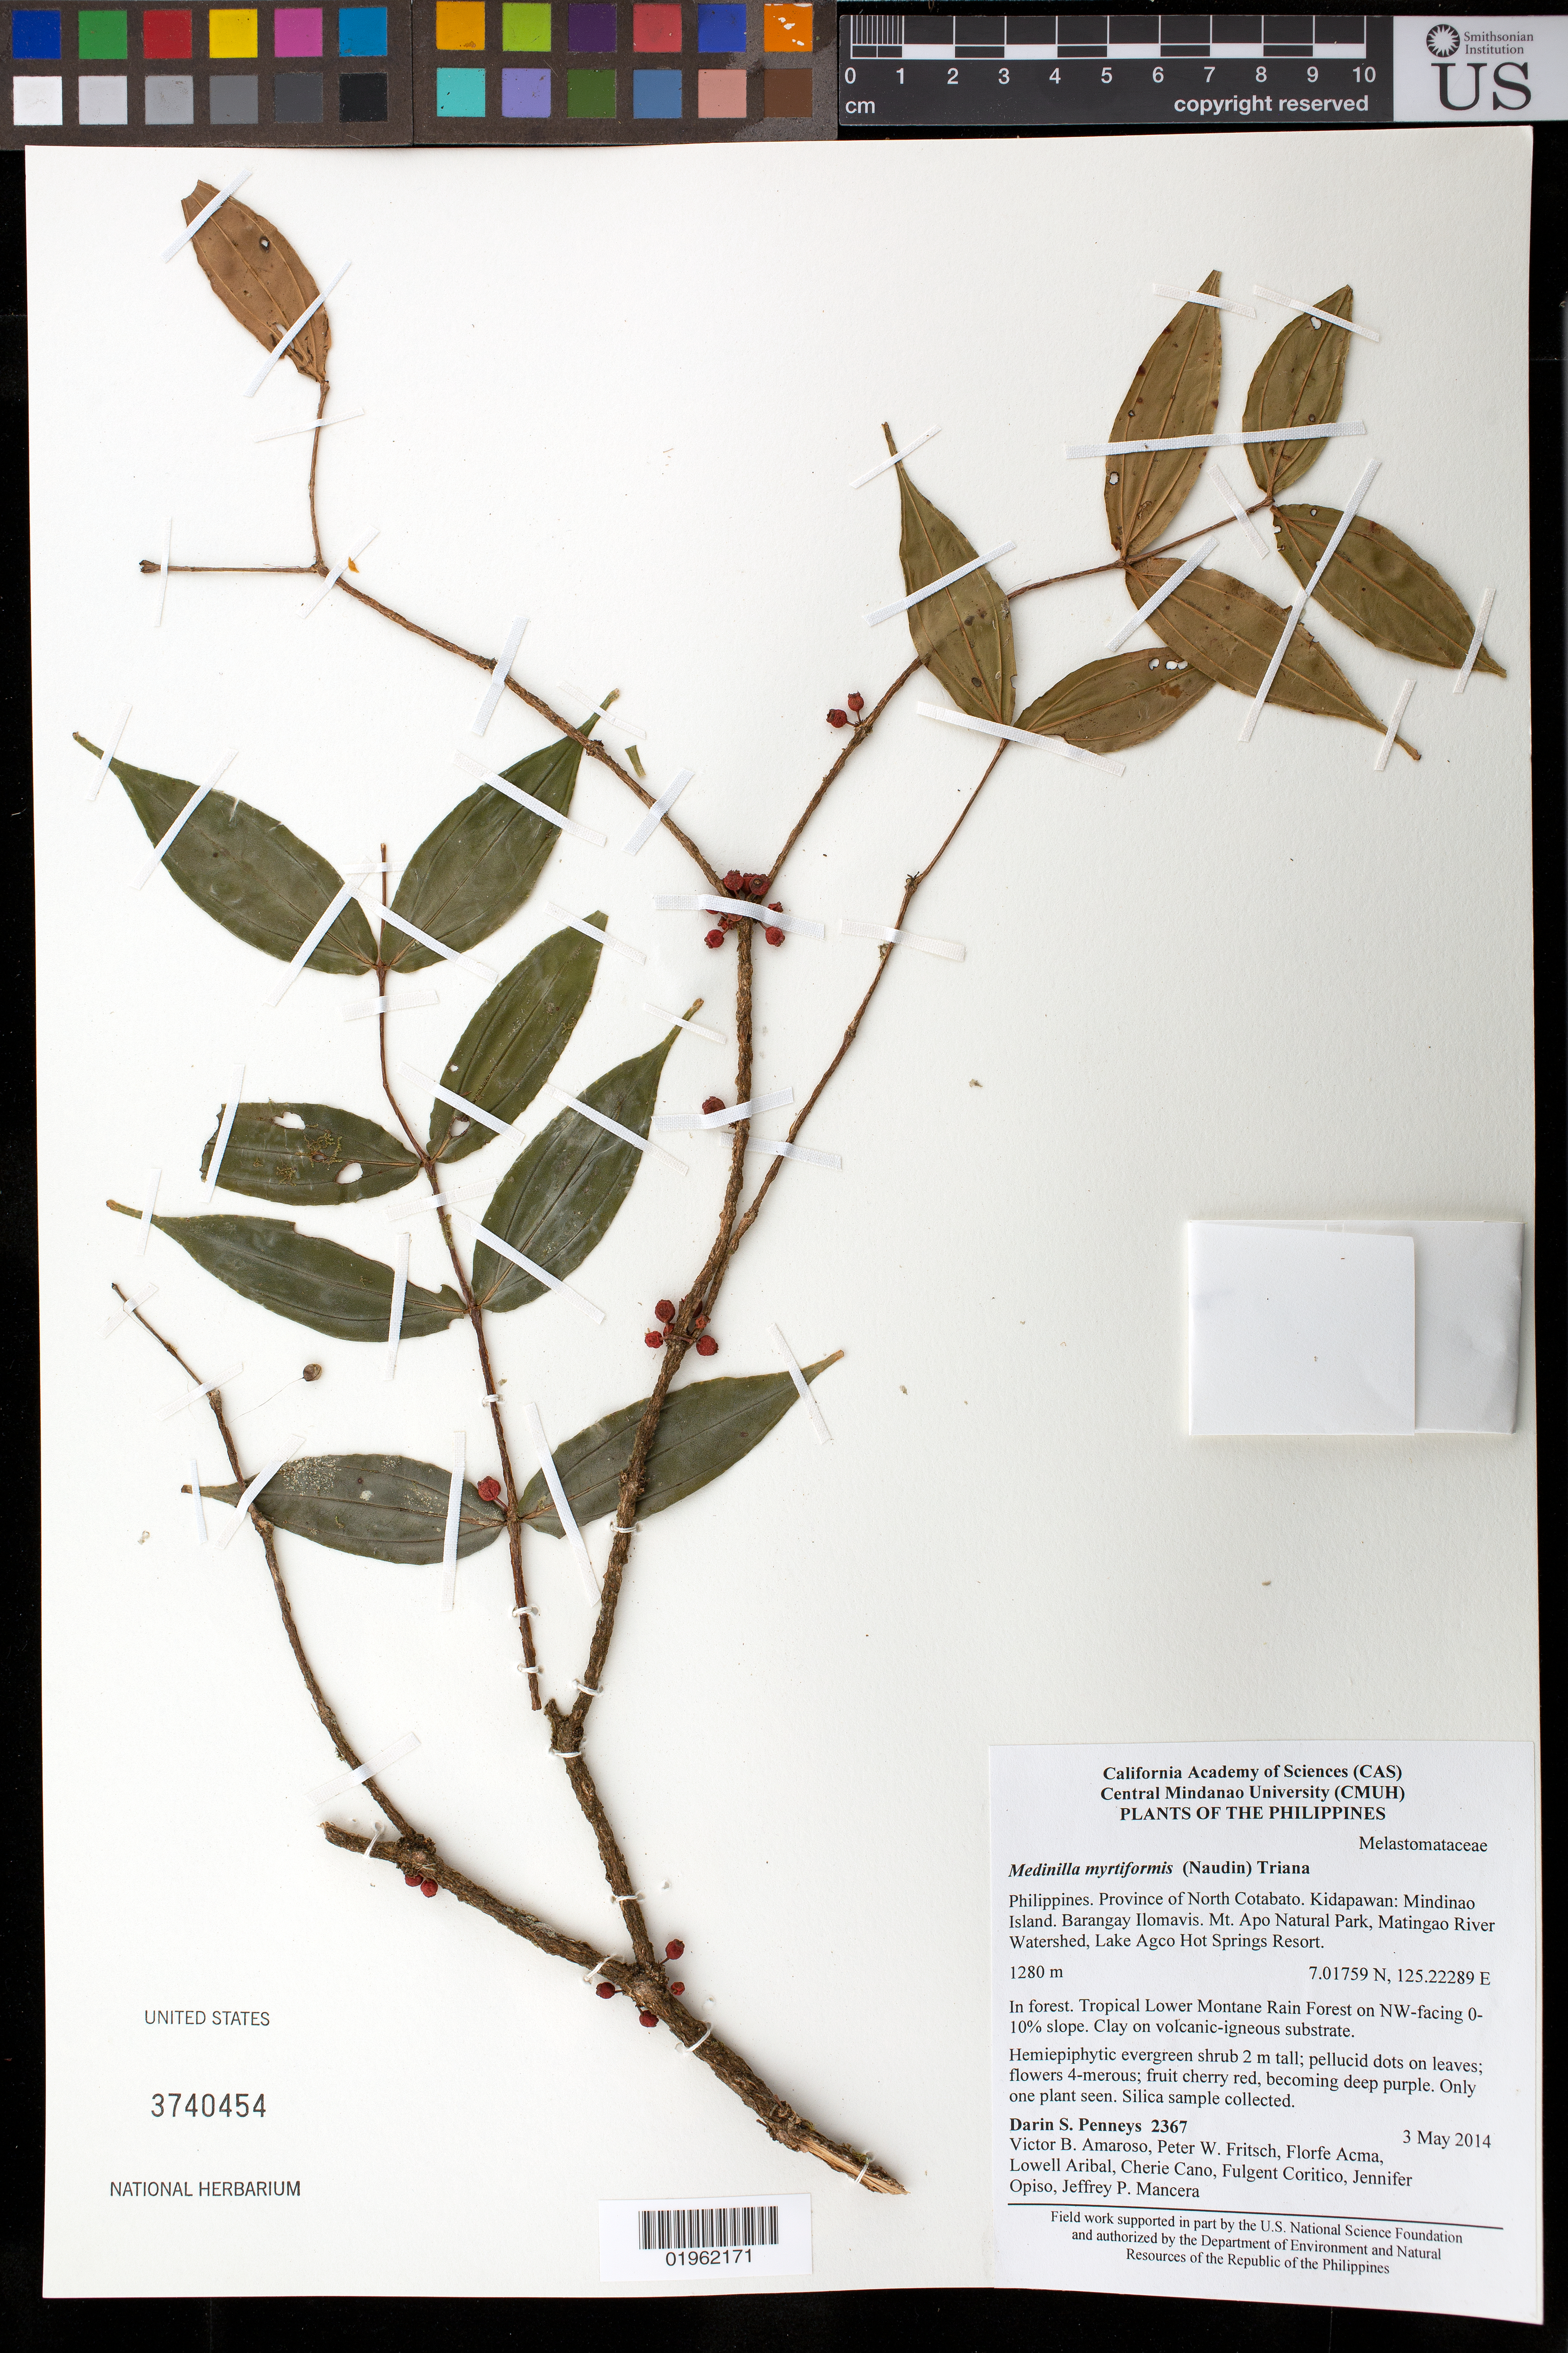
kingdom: Plantae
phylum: Tracheophyta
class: Magnoliopsida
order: Myrtales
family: Melastomataceae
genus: Medinilla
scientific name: Medinilla myrtiformis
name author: (Naudin) Triana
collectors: D. S. Penneys, L. Aribal, V. Amoroso, P. W. Fritsch, F. Acma, J. Opiso, J. Mancera, C. Cano & F. Coritico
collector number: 2367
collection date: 2014-05-03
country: Philippines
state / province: Soccsksargen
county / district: Cotabato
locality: Mindinao Island. Barangay Ilomavis. Mt. Apo Natural Park, Matingao River Watershed, Lake Agco Hot Springs Resort.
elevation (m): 1280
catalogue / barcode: US 3740454